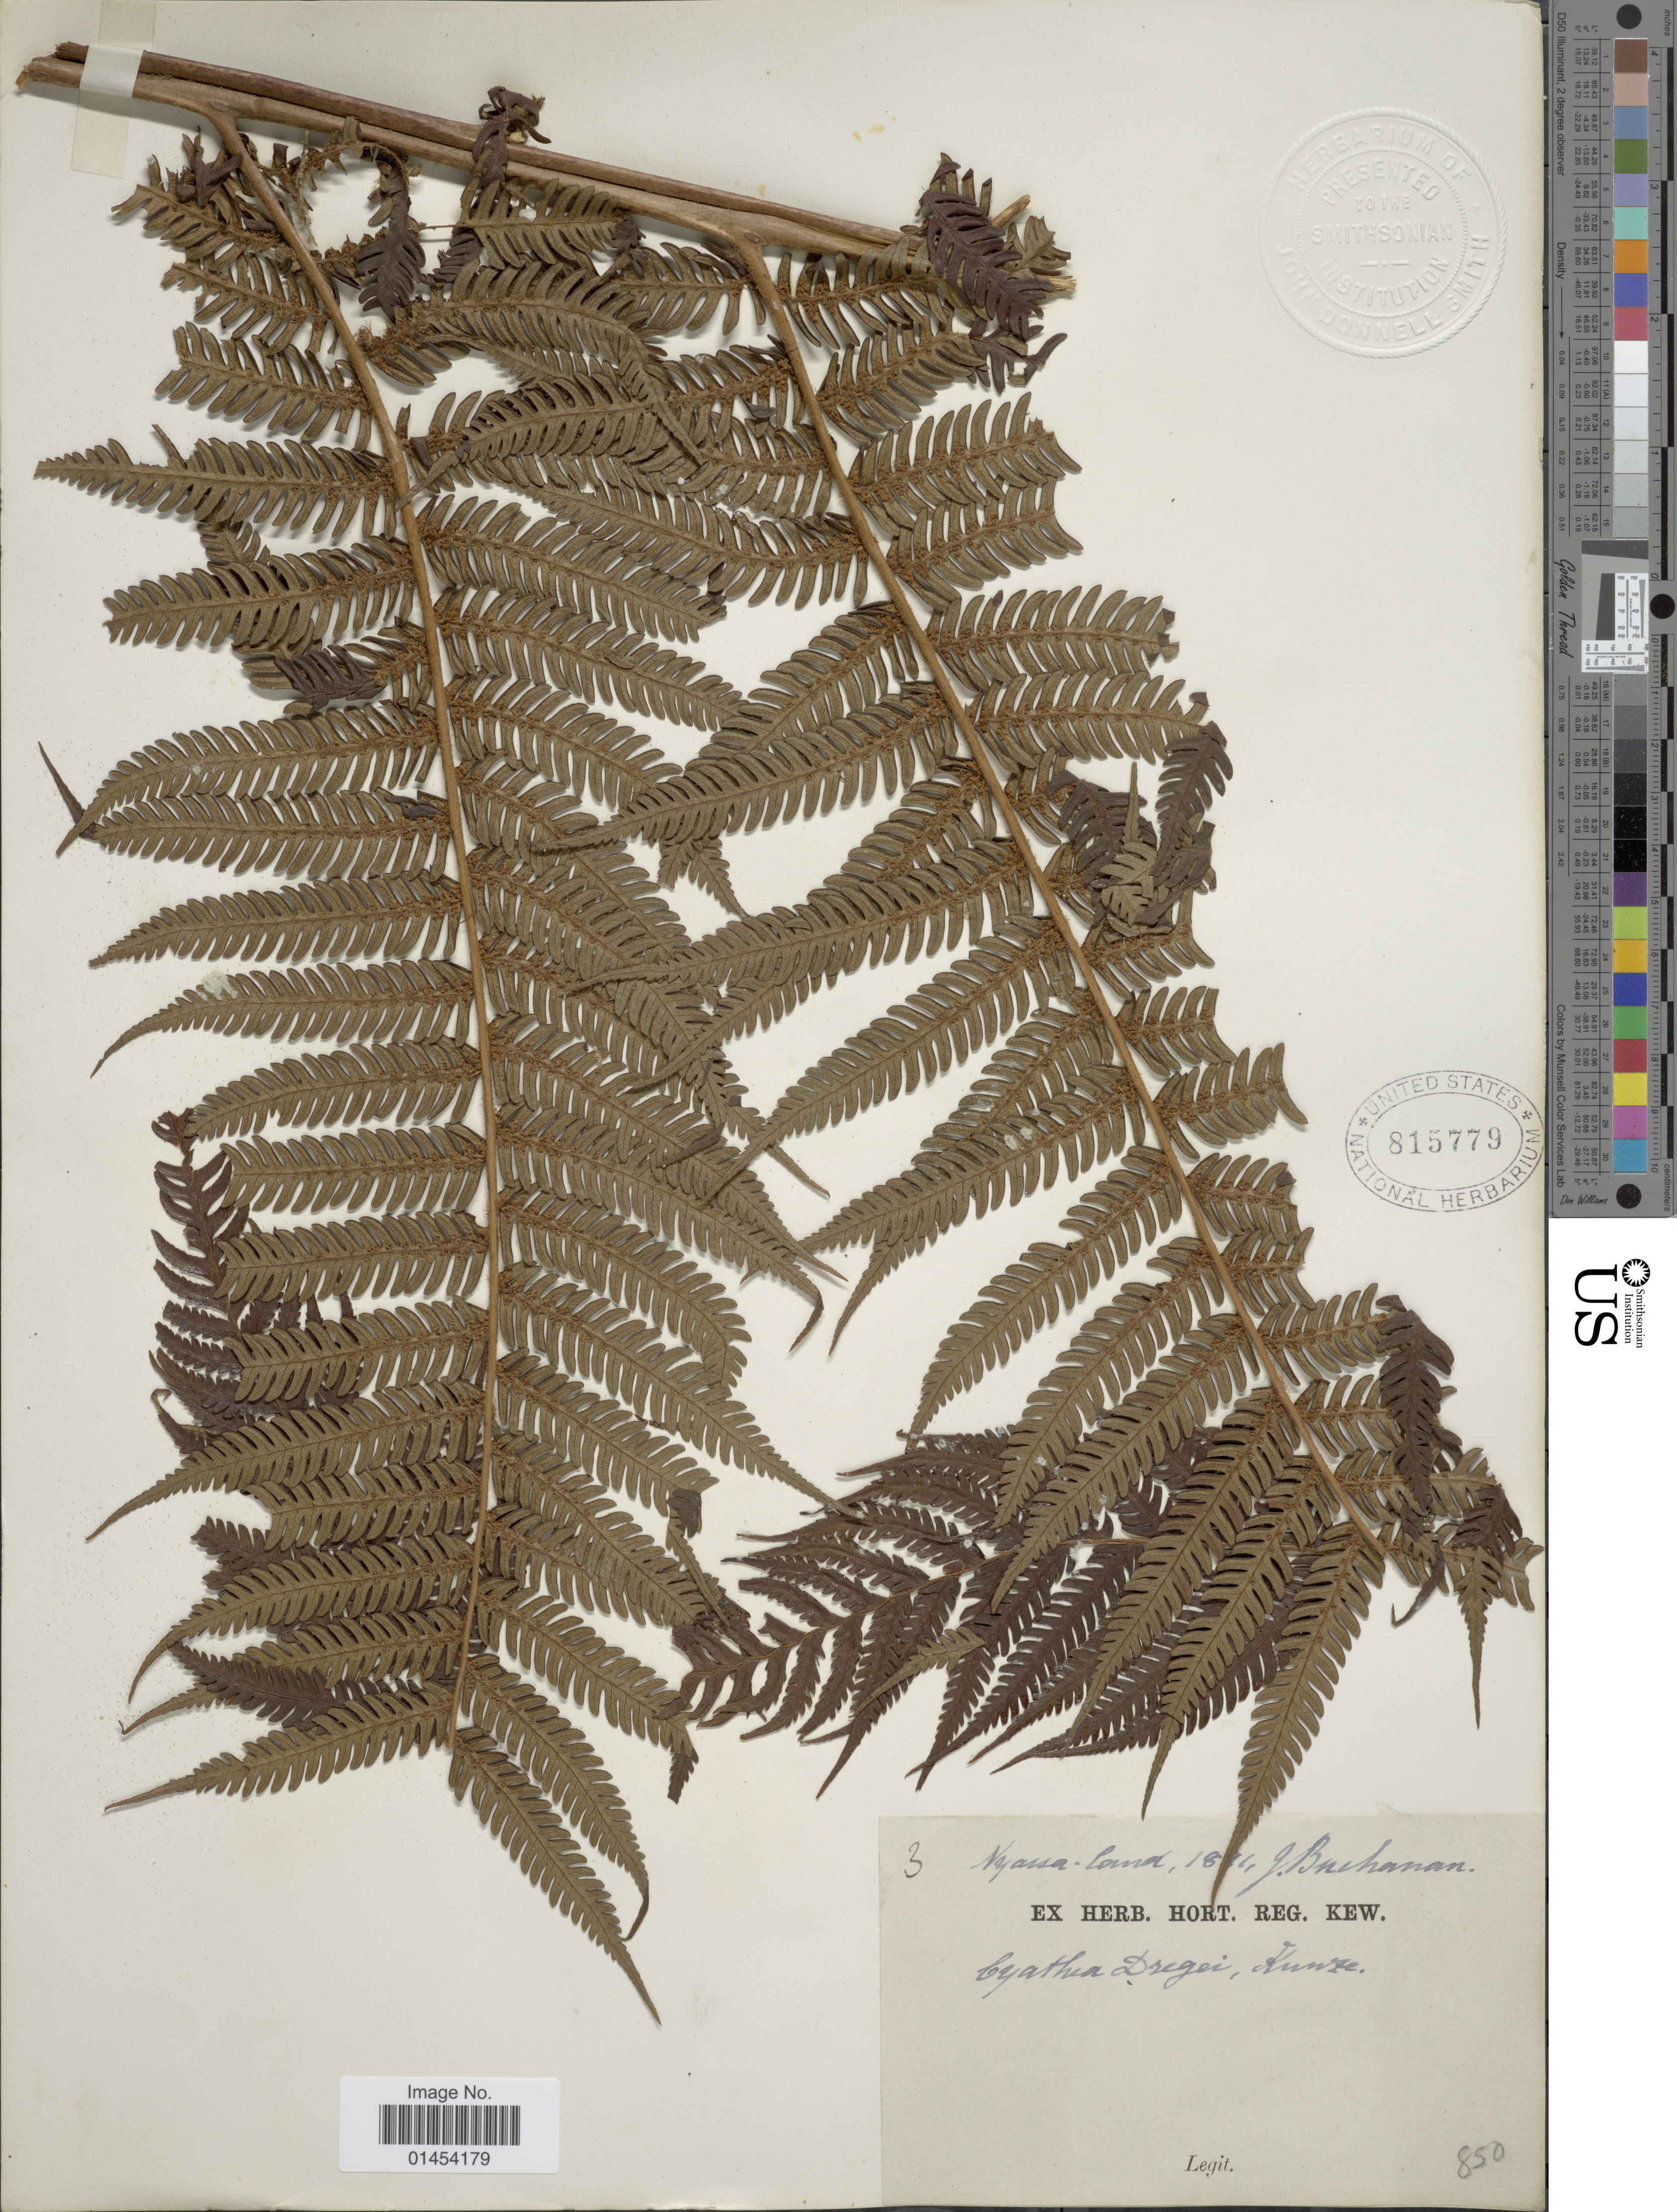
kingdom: Plantae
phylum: Tracheophyta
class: Polypodiopsida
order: Cyatheales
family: Cyatheaceae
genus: Cyathea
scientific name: Cyathea dregei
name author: Kunze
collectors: J. Buchanan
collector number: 3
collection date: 1881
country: Malawi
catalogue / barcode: US 815779